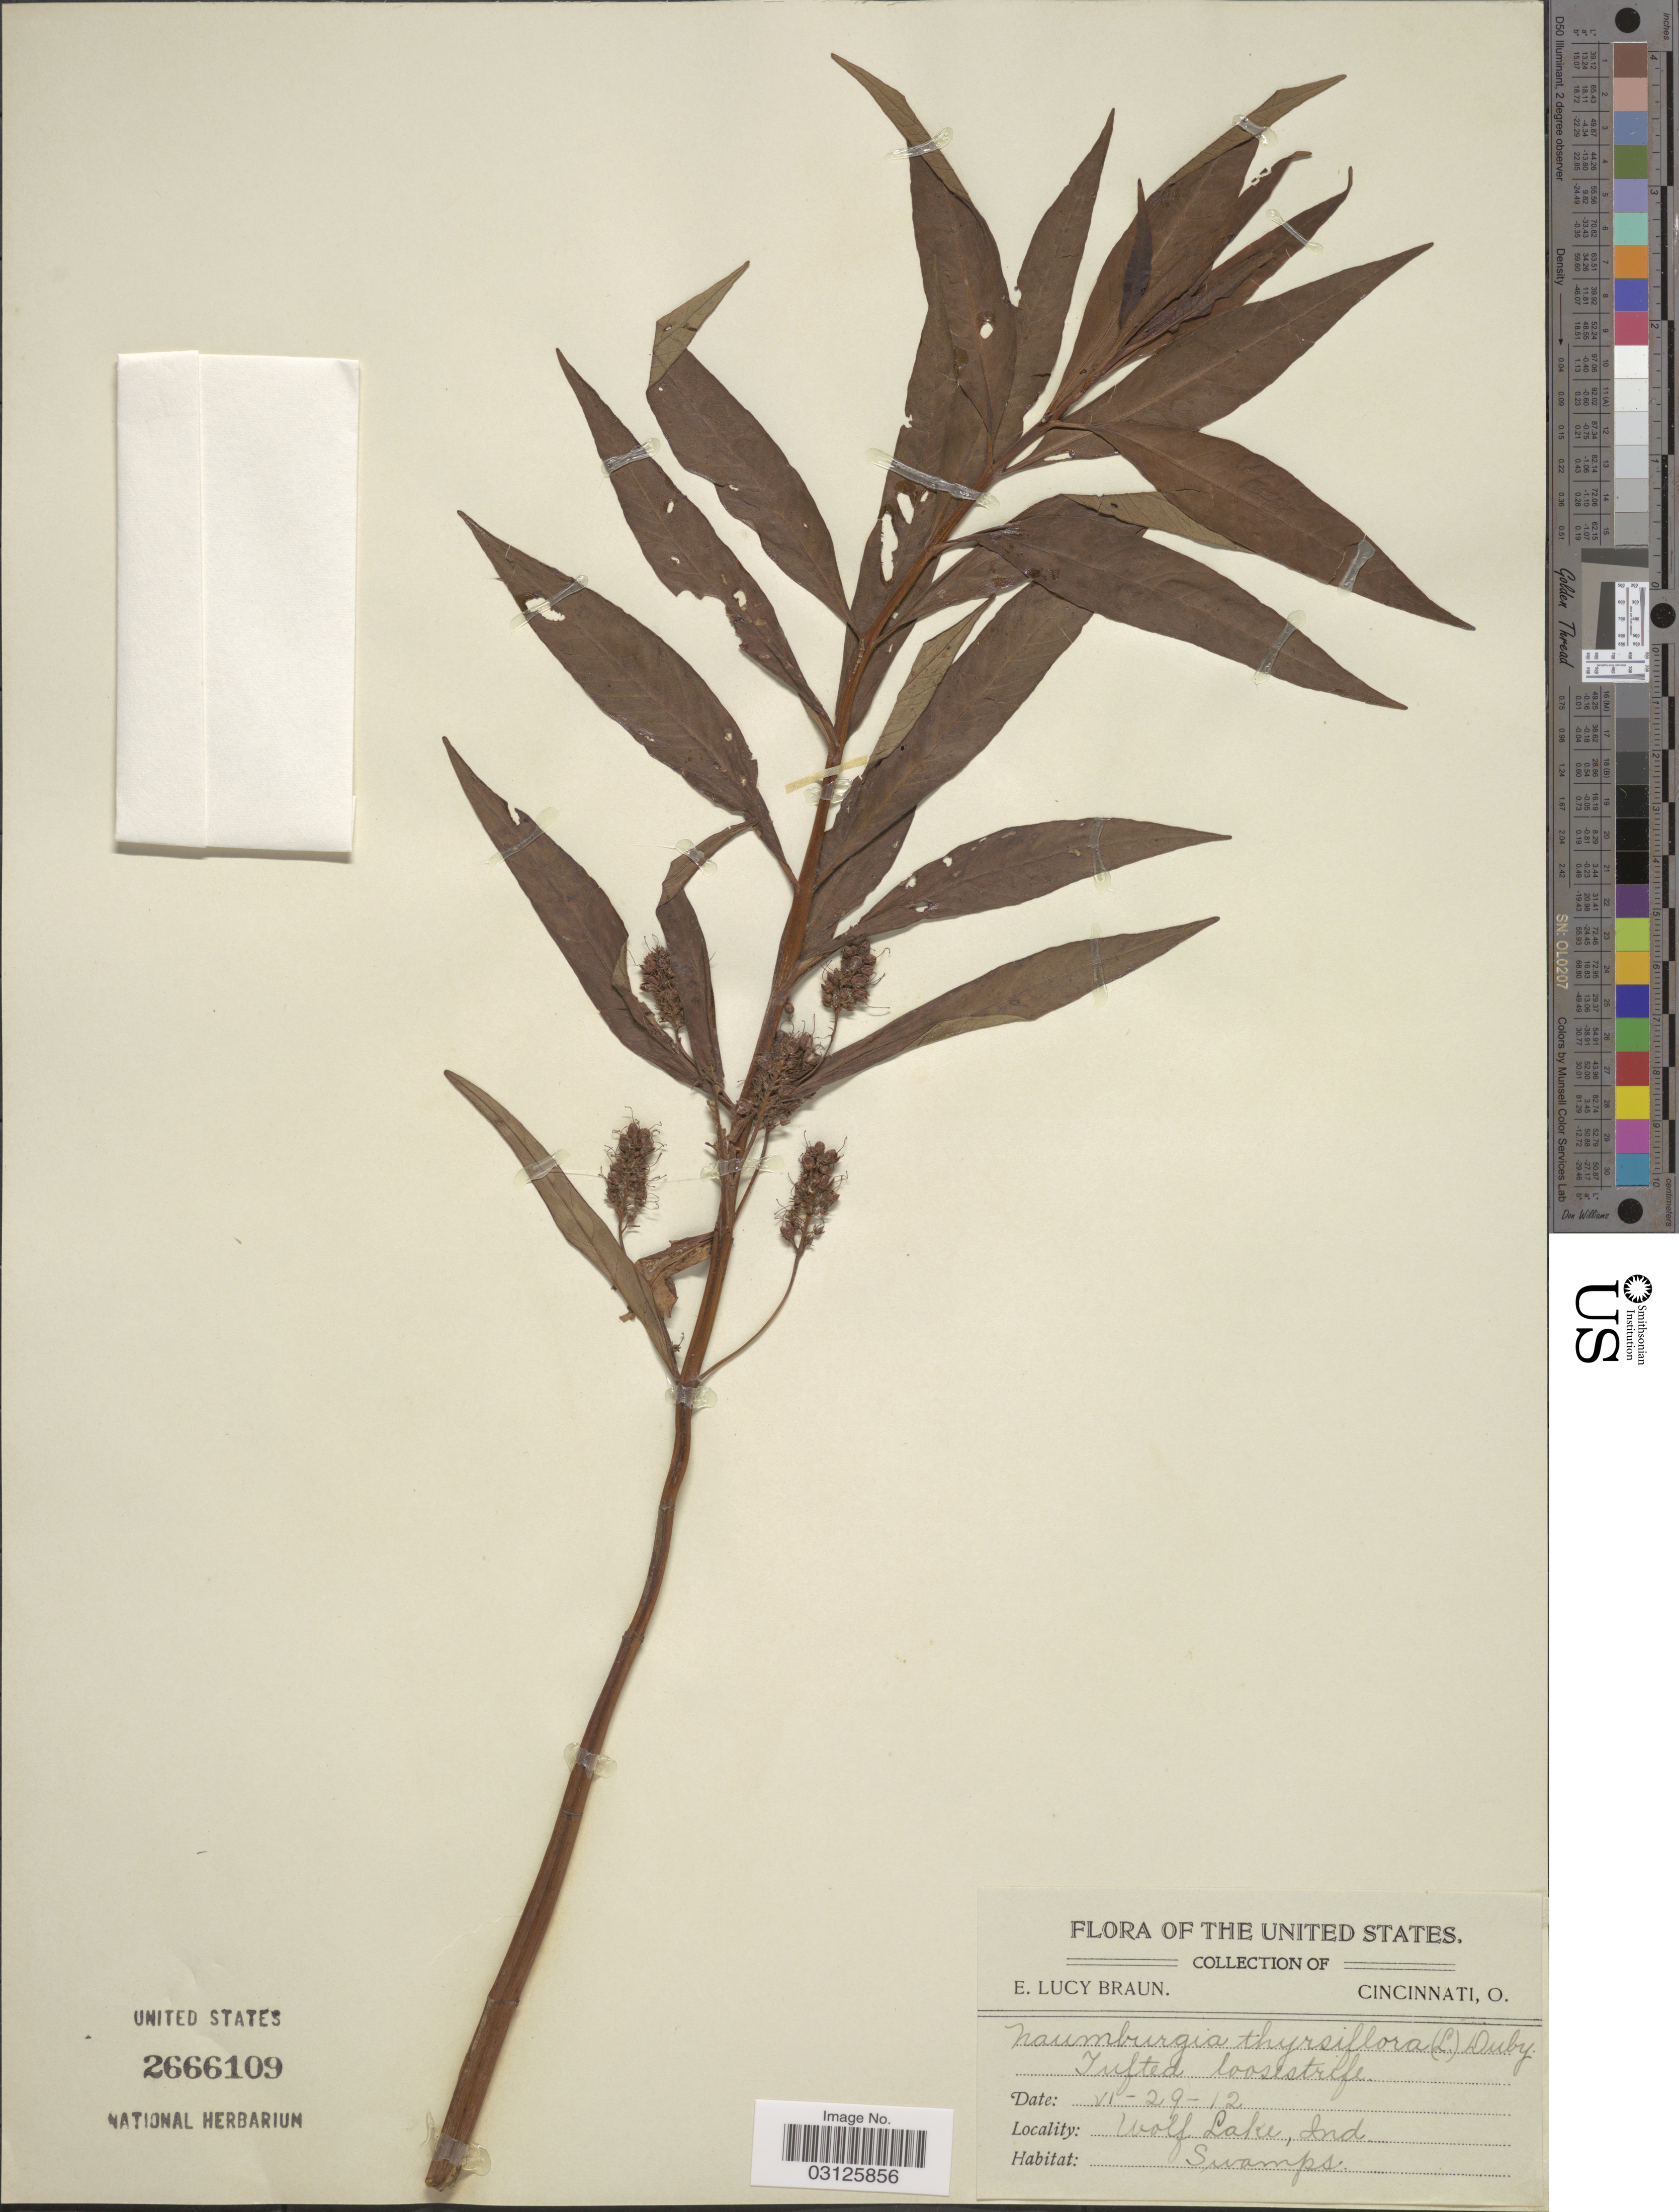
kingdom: Plantae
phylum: Tracheophyta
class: Magnoliopsida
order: Ericales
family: Primulaceae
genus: Lysimachia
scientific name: Lysimachia thyrsiflora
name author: L.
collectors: E. L. Braun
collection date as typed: Transcribed d/m/y: 29/6/12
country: United States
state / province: Indiana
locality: Wolf Lake, Ind.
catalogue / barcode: US 2666109